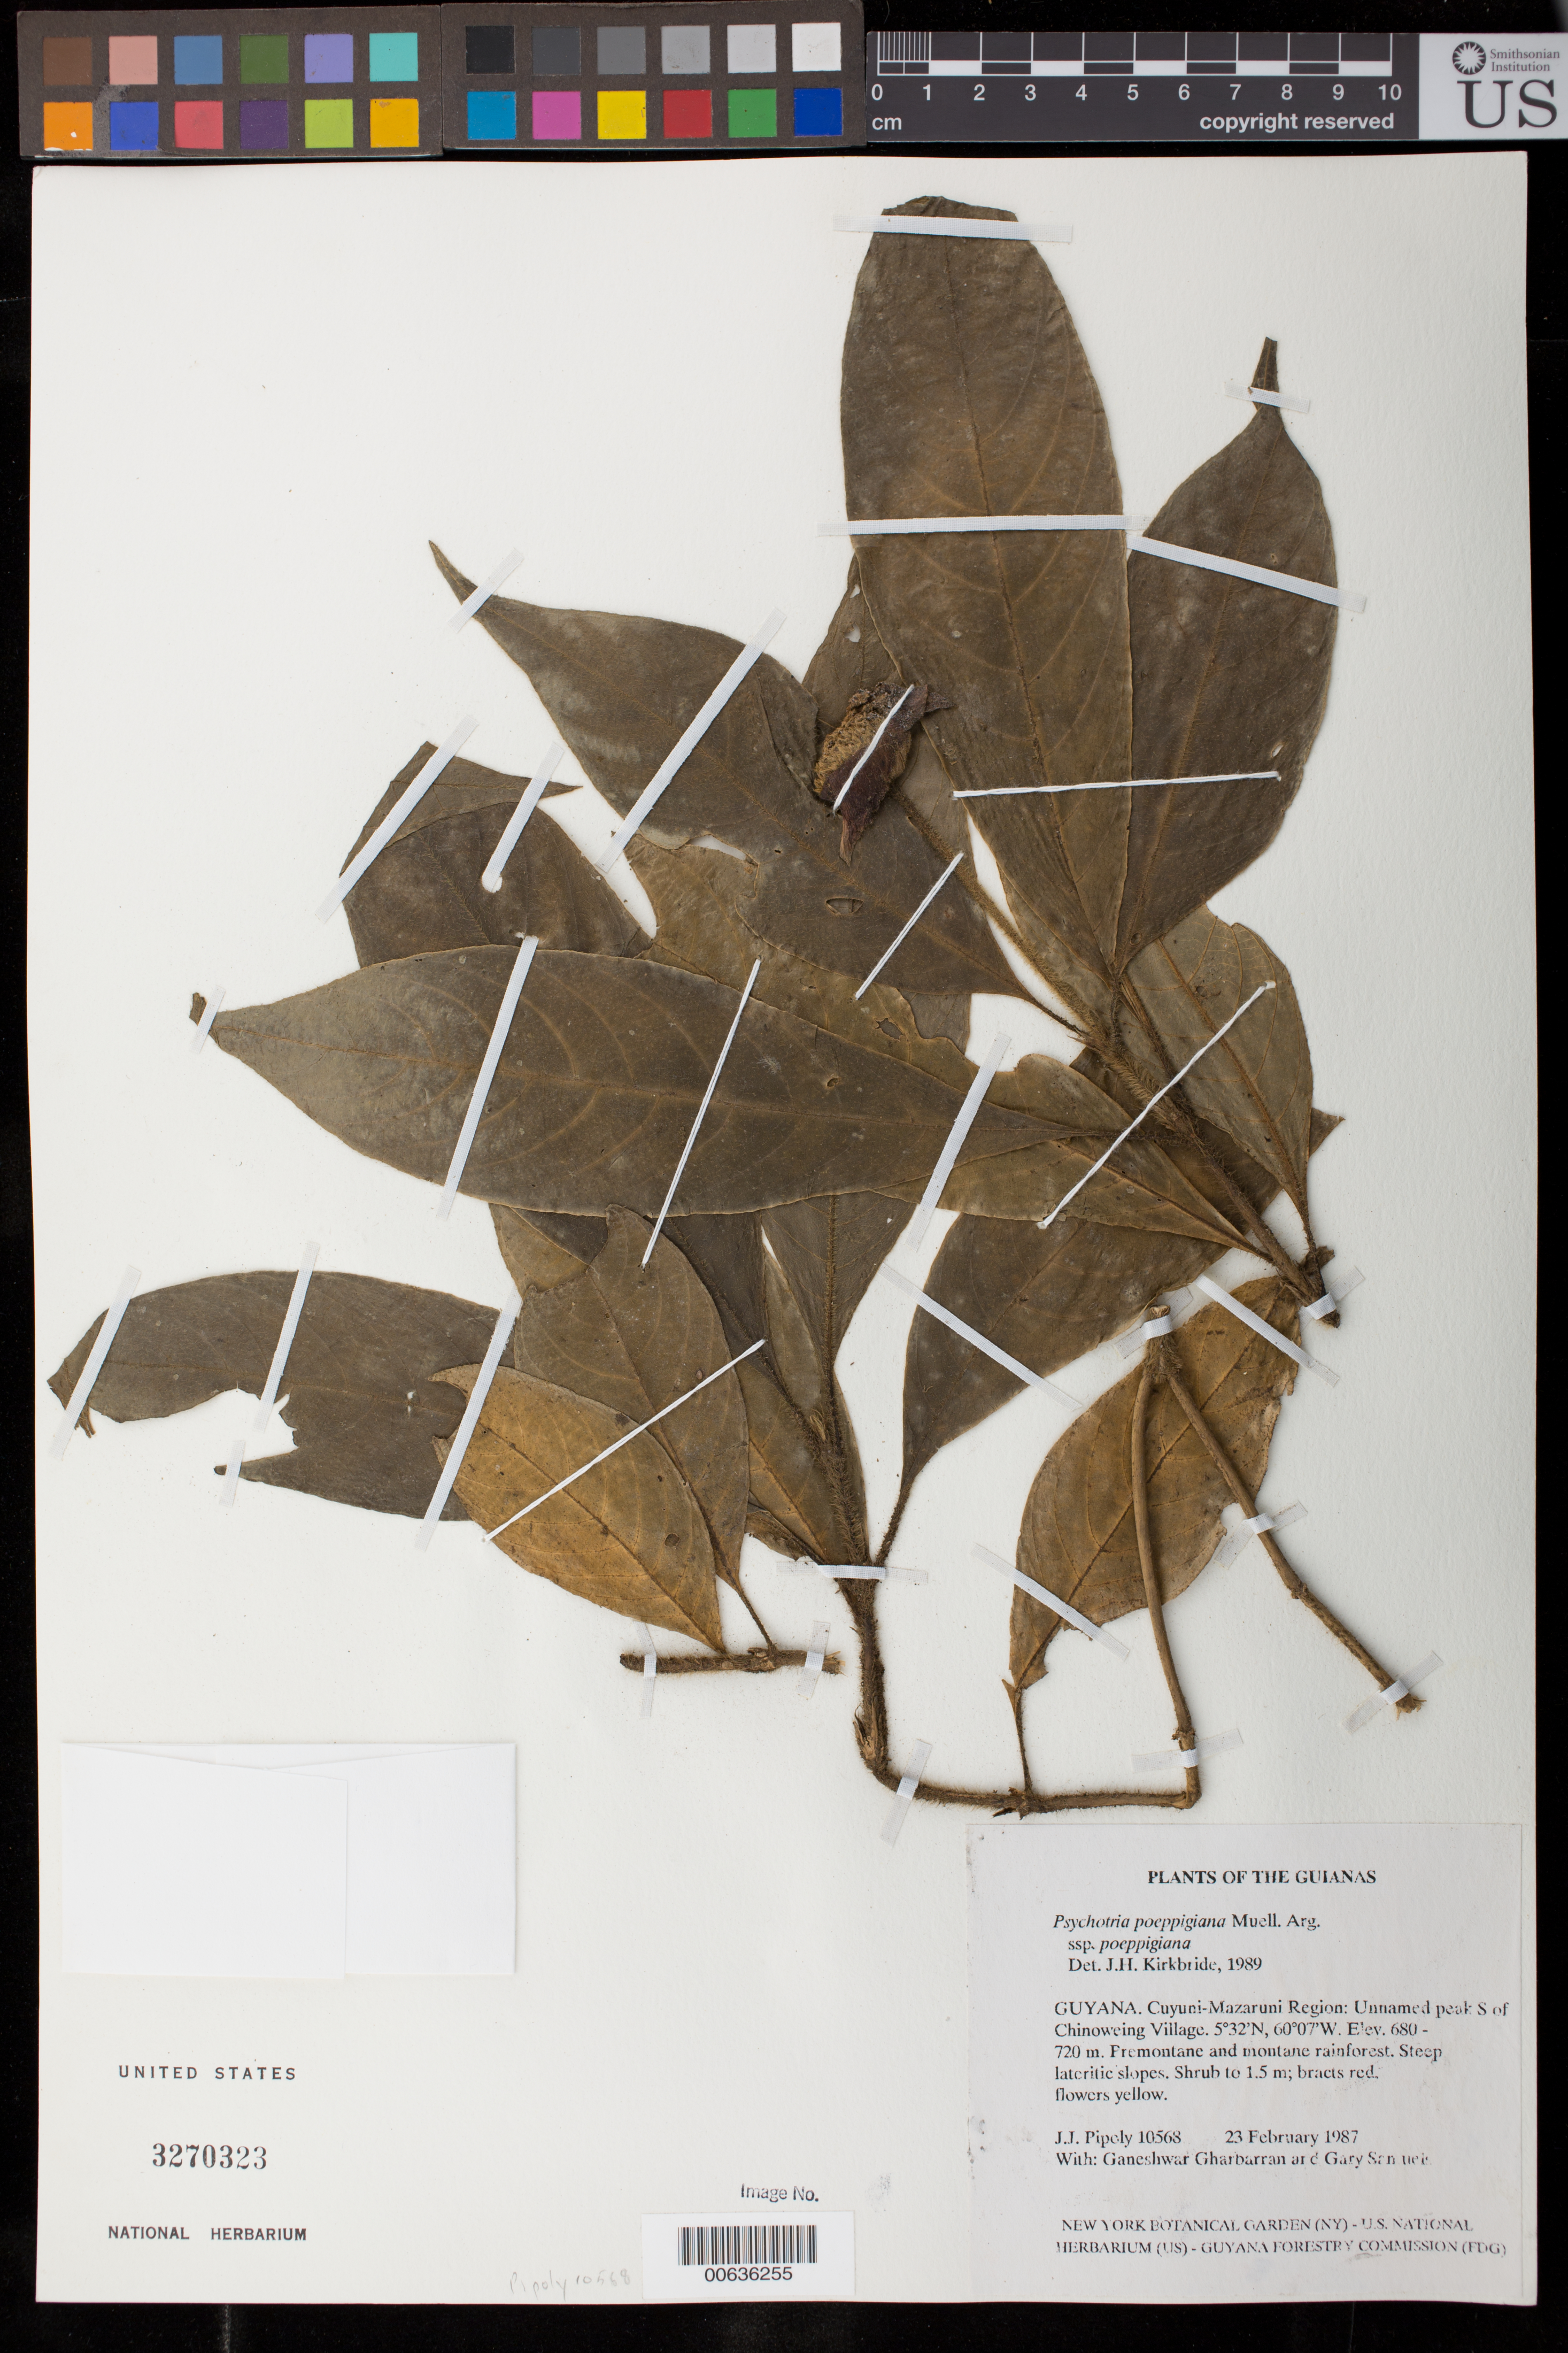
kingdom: Plantae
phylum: Tracheophyta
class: Magnoliopsida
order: Gentianales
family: Rubiaceae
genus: Palicourea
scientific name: Palicourea tomentosa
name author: (Aubl.) Borhidi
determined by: Kirkbride, J. H., Jr.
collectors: J. J. Pipoly, G. Gharbarran & G. Samuels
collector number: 10568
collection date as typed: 23 February 1987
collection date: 1987-02-23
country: Guyana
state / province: Cuyuni-Mazaruni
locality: Unnamed peak S of Chinoweing Village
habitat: Premontane and montane rainforest. Steep lateritic slopes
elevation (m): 680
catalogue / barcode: US 3270323